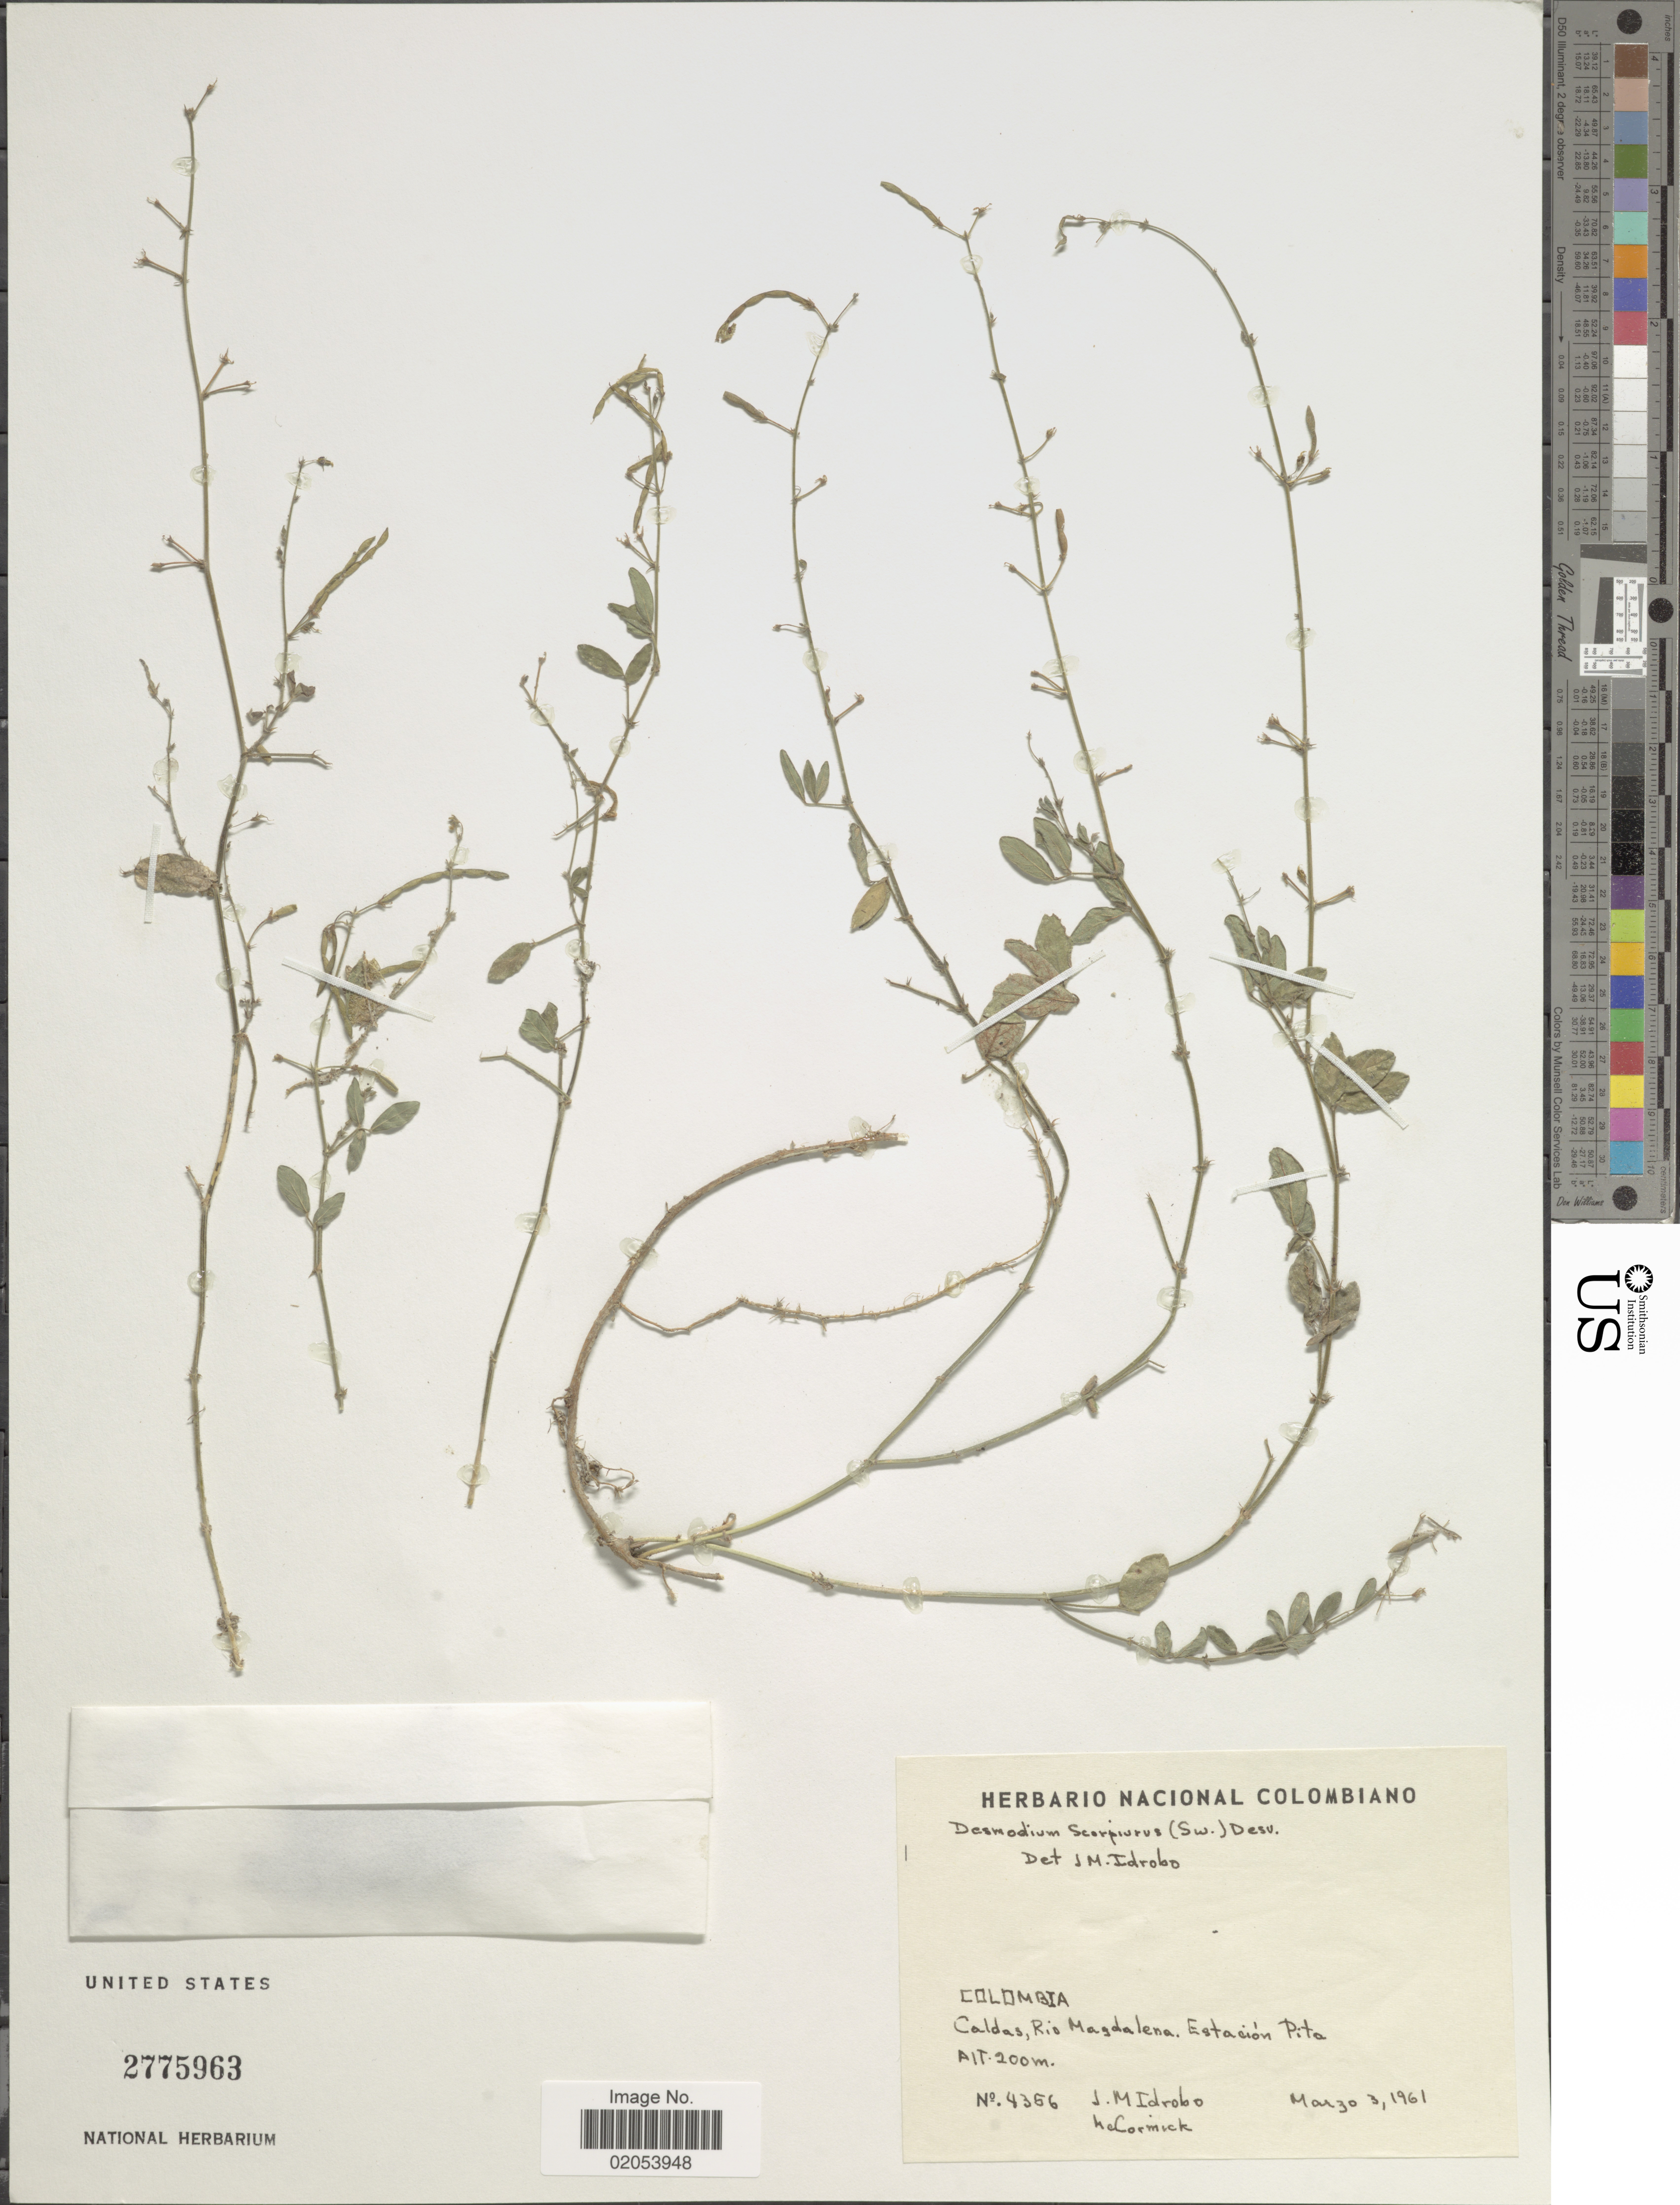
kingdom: Plantae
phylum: Tracheophyta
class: Magnoliopsida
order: Fabales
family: Fabaceae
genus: Desmodium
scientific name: Desmodium scorpiurus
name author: (Sw.) Desv. ex DC.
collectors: J. M. Idrobo & -. McCormick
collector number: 4356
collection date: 1961-05-03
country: Colombia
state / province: Caldas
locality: Rio Magdalena. Estacion Pita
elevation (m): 200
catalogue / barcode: US 2775963